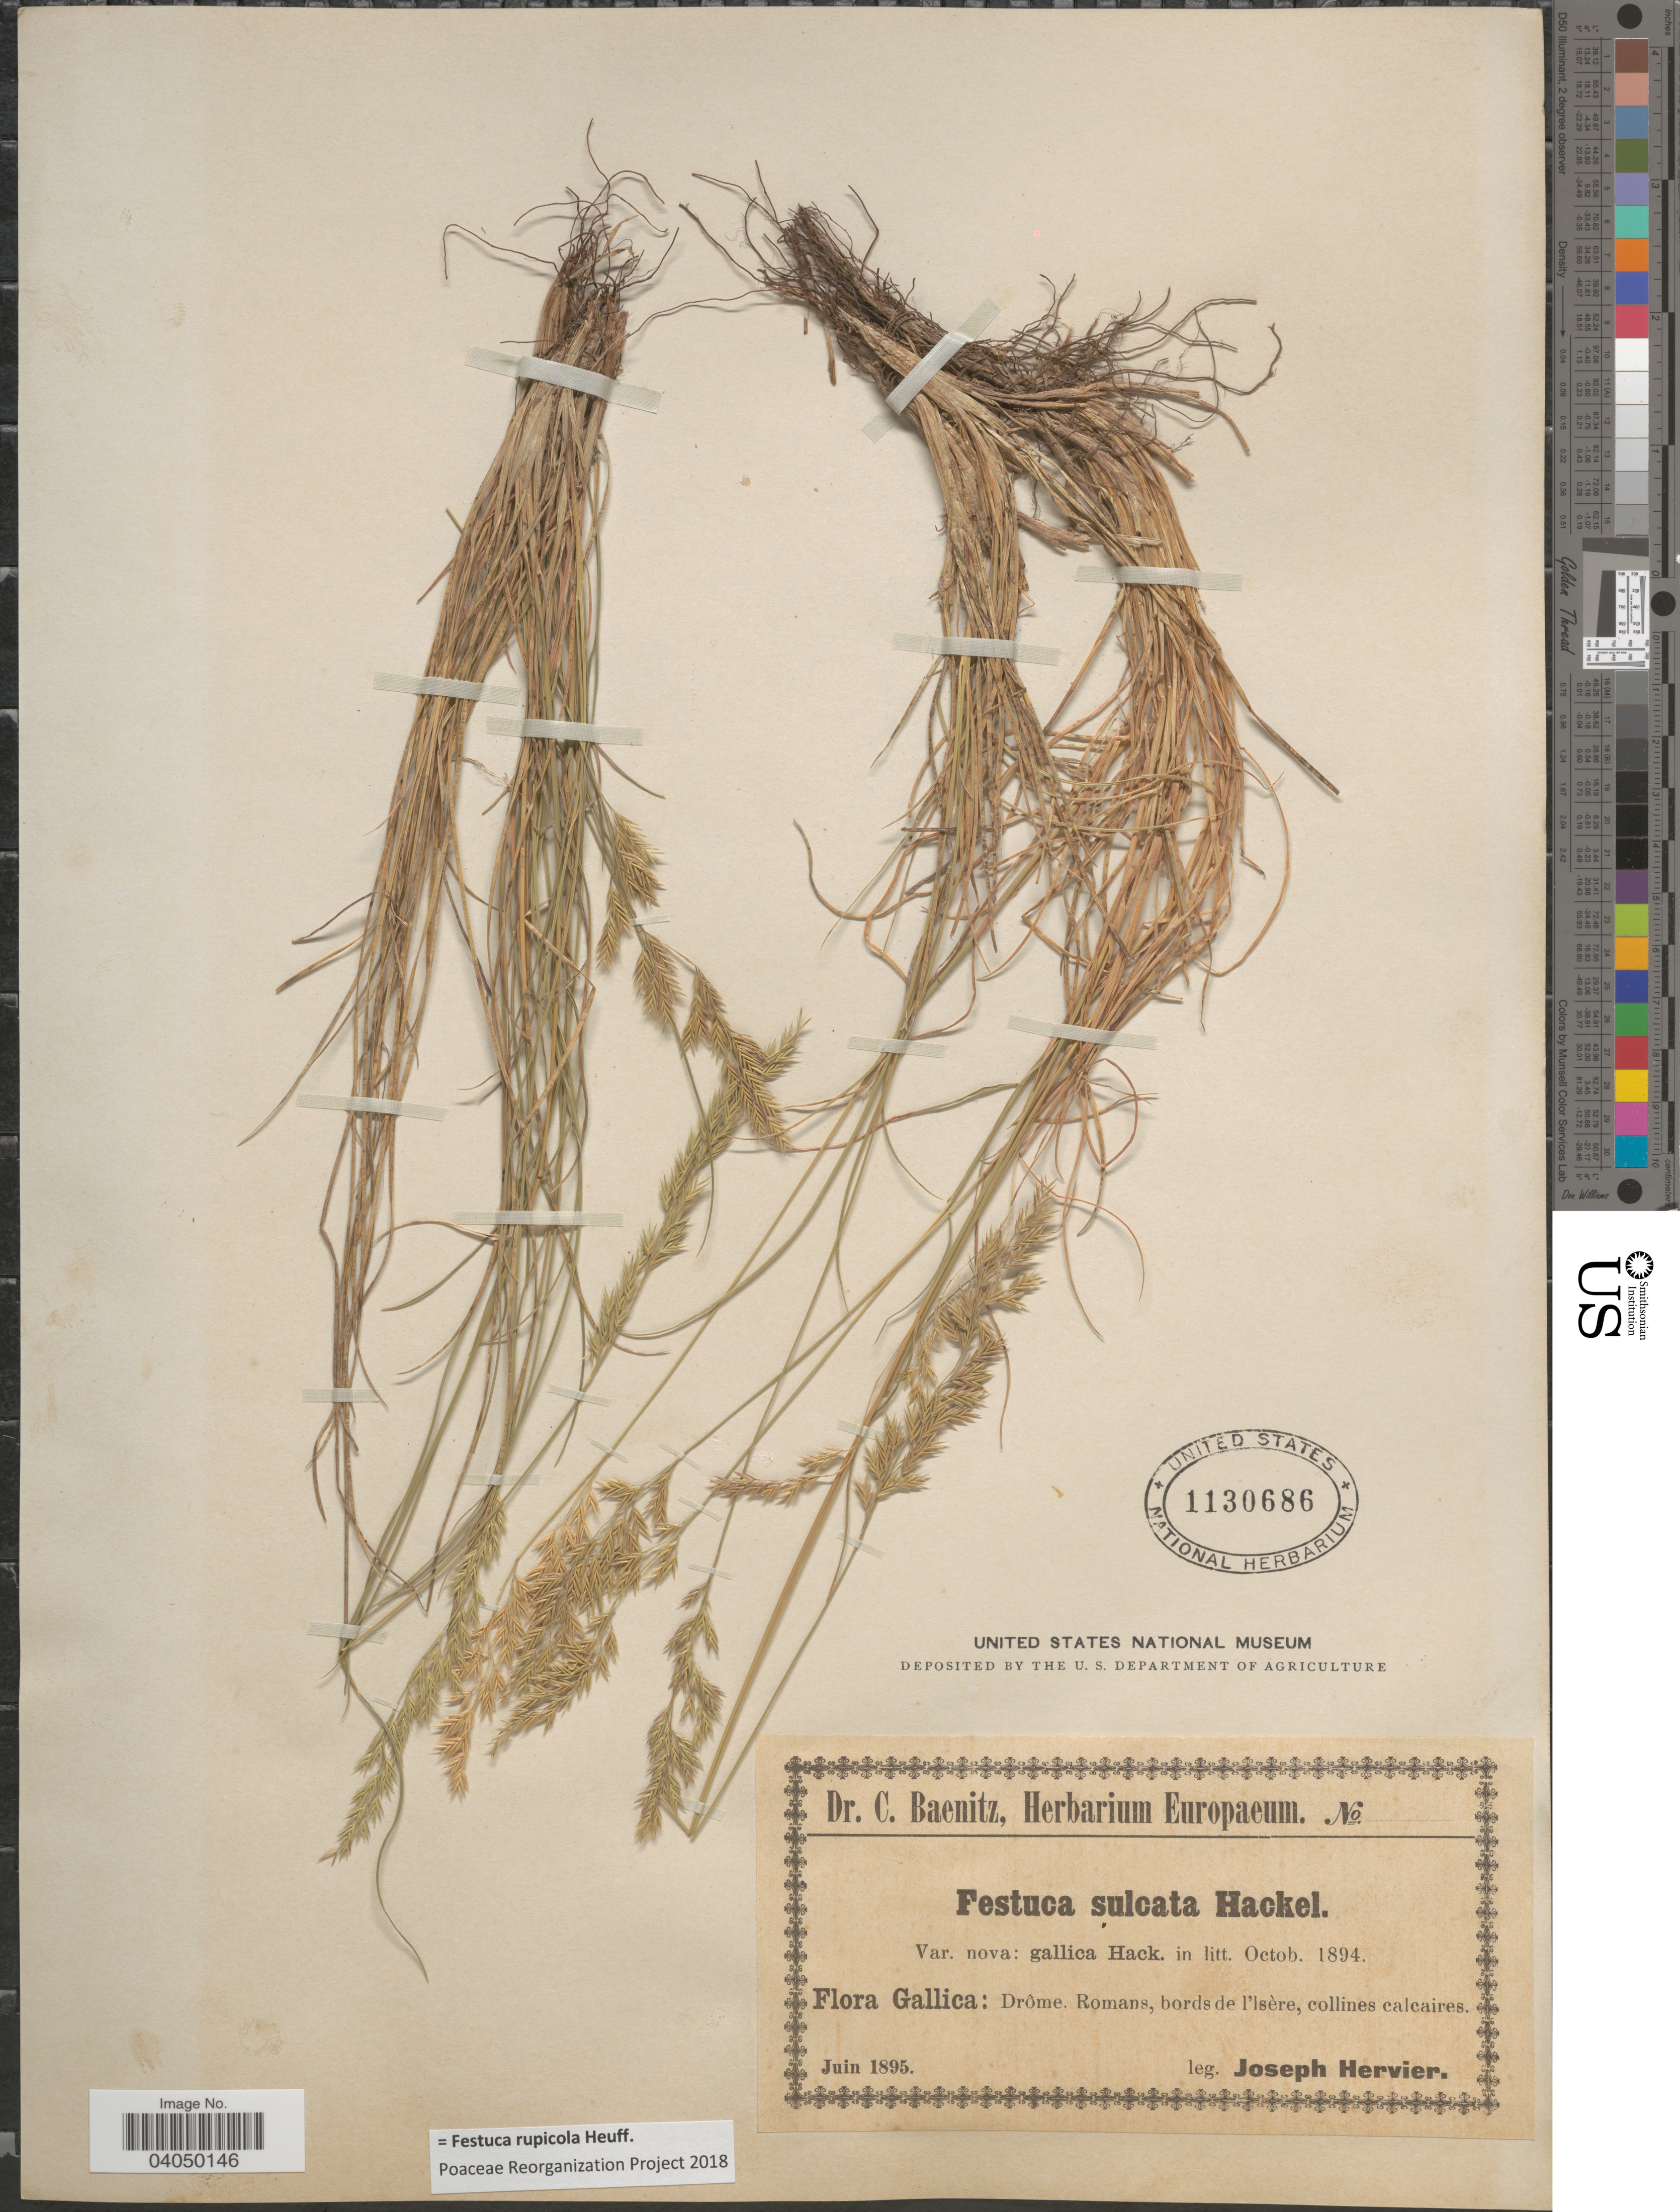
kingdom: Plantae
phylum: Tracheophyta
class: Liliopsida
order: Poales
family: Poaceae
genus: Festuca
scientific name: Festuca rupicola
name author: Heuff.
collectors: J. Hervier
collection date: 1895-06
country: France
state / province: Auvergne-Rhône-Alpes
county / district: Drôme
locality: Gallica: Drôme. Romans, bords de l'Isère, collines calcaires.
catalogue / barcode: US 1130686